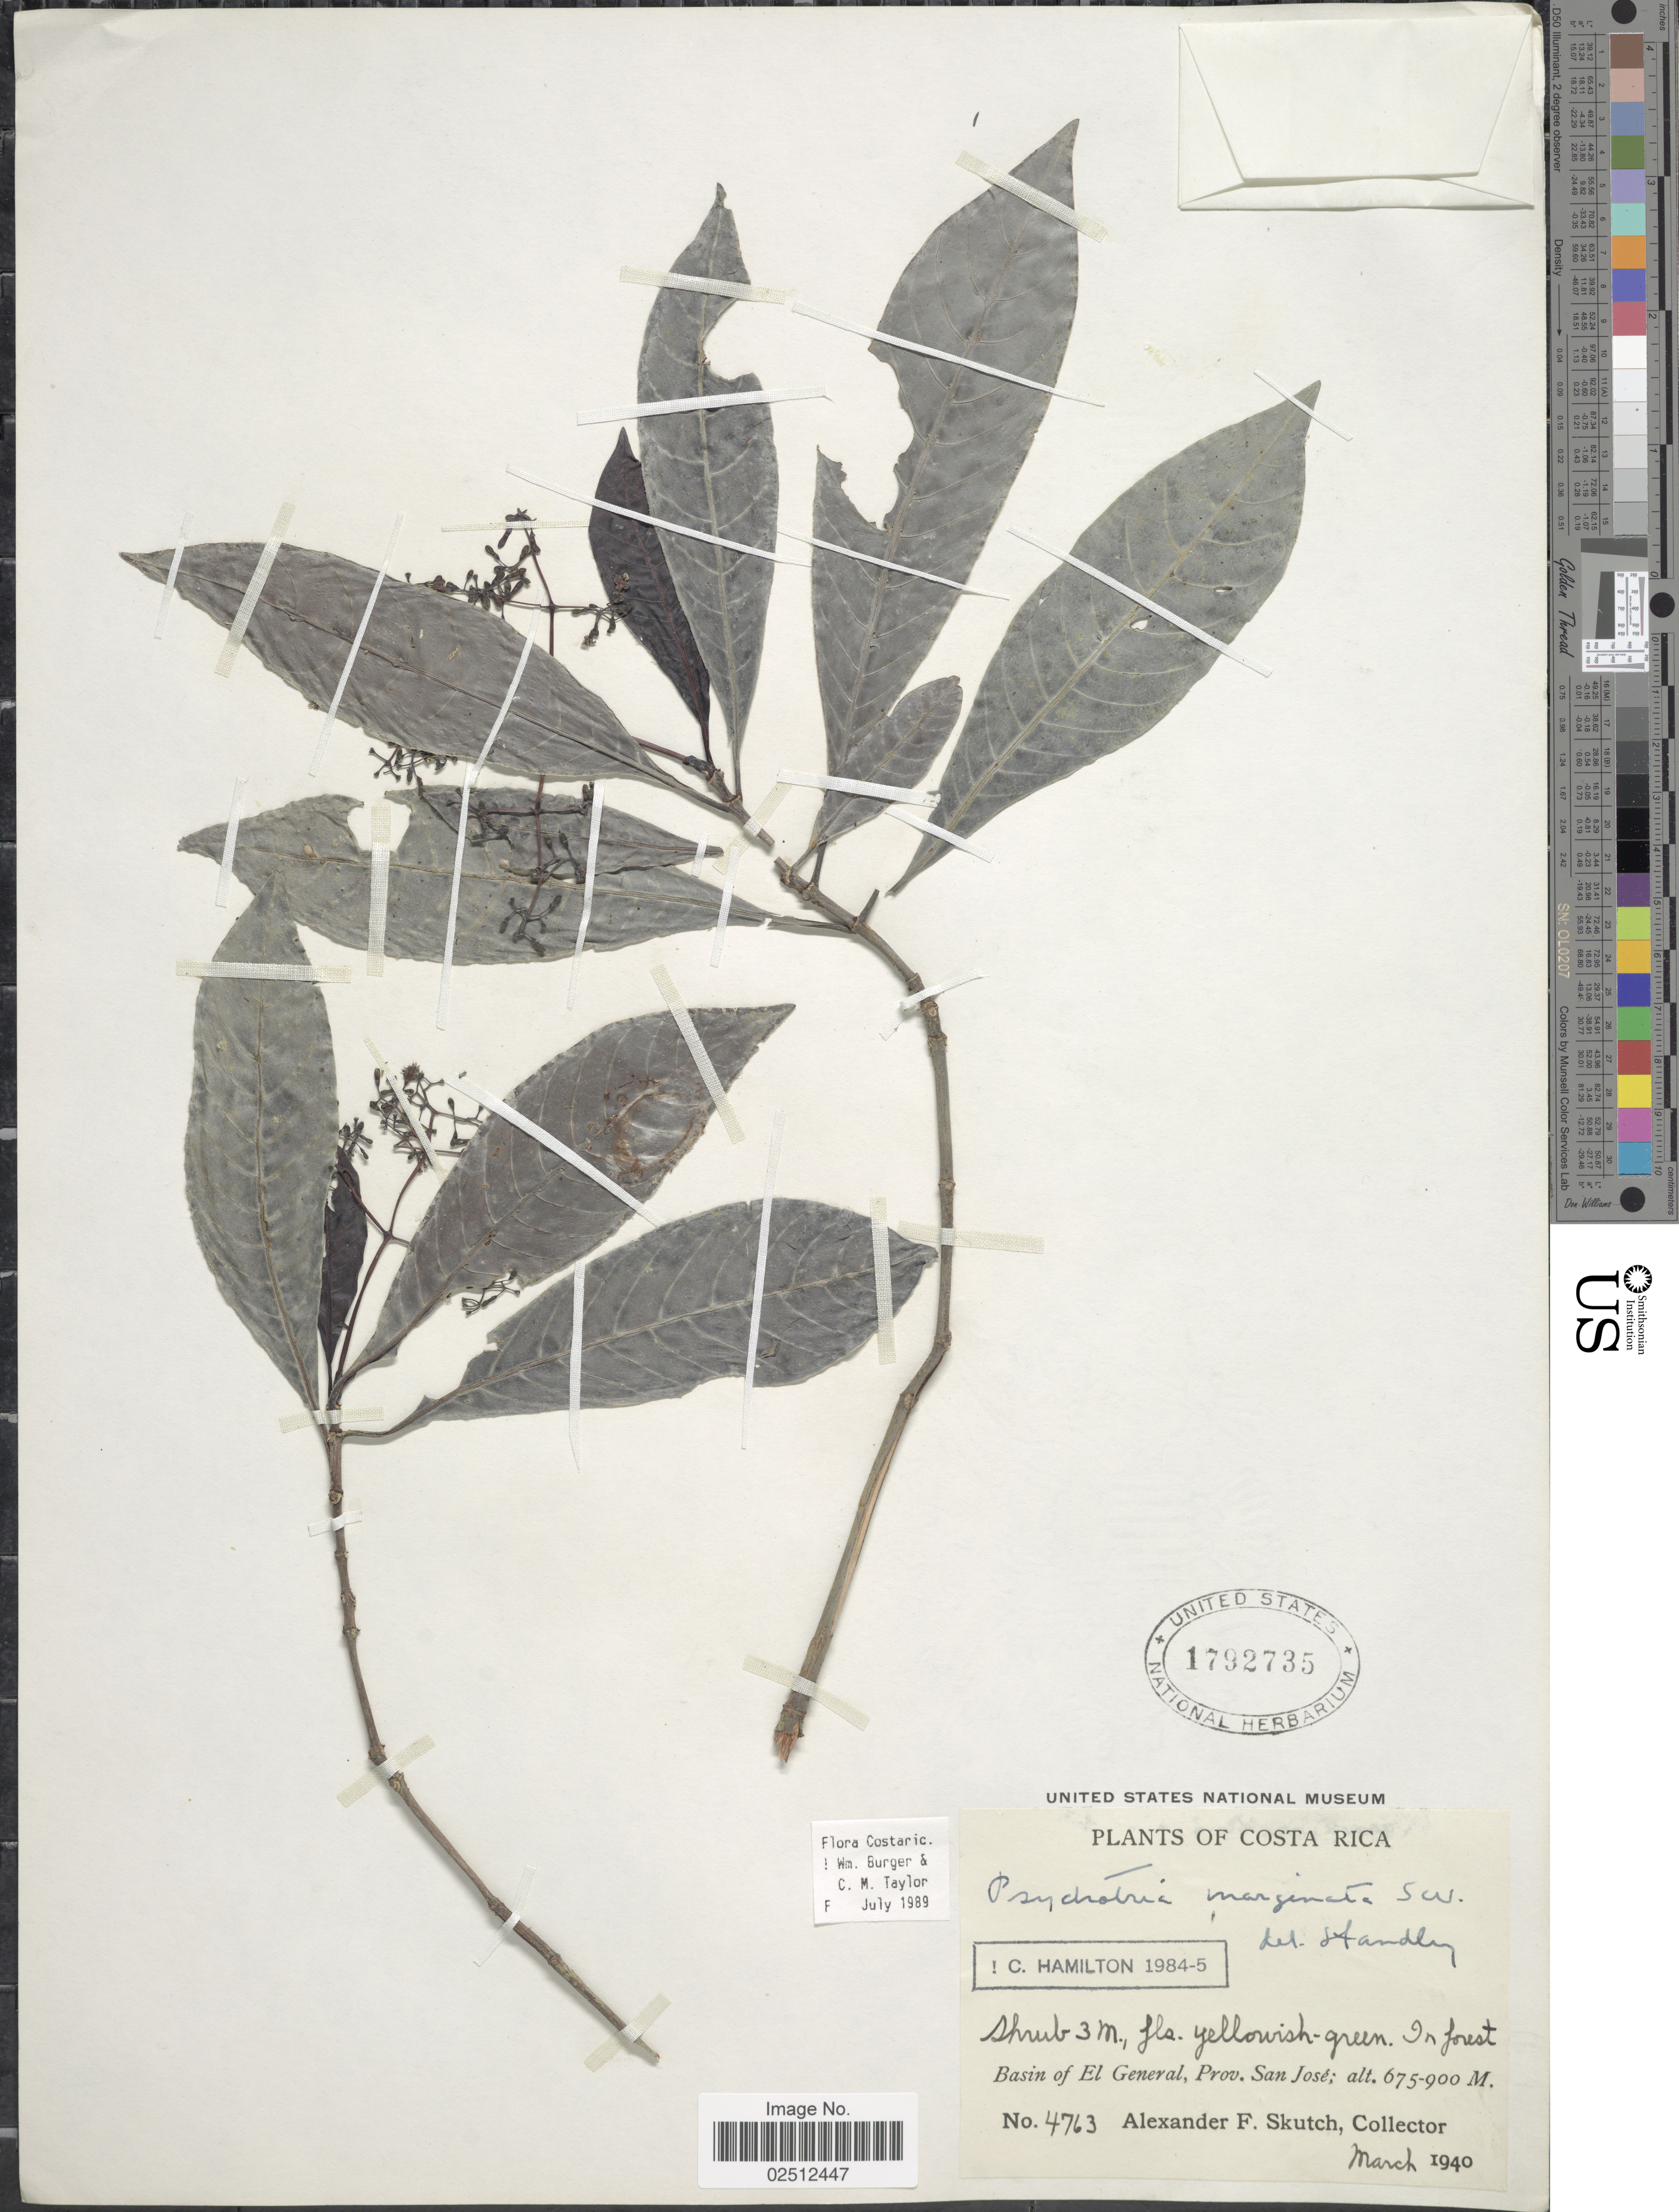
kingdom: Plantae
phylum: Tracheophyta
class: Magnoliopsida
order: Gentianales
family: Rubiaceae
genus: Psychotria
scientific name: Psychotria marginata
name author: Sw.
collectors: A. F. Skutch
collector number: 4763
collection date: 1940-03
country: Costa Rica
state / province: San José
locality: Basin of El General, Prov. San Jose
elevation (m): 675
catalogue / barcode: US 1792735